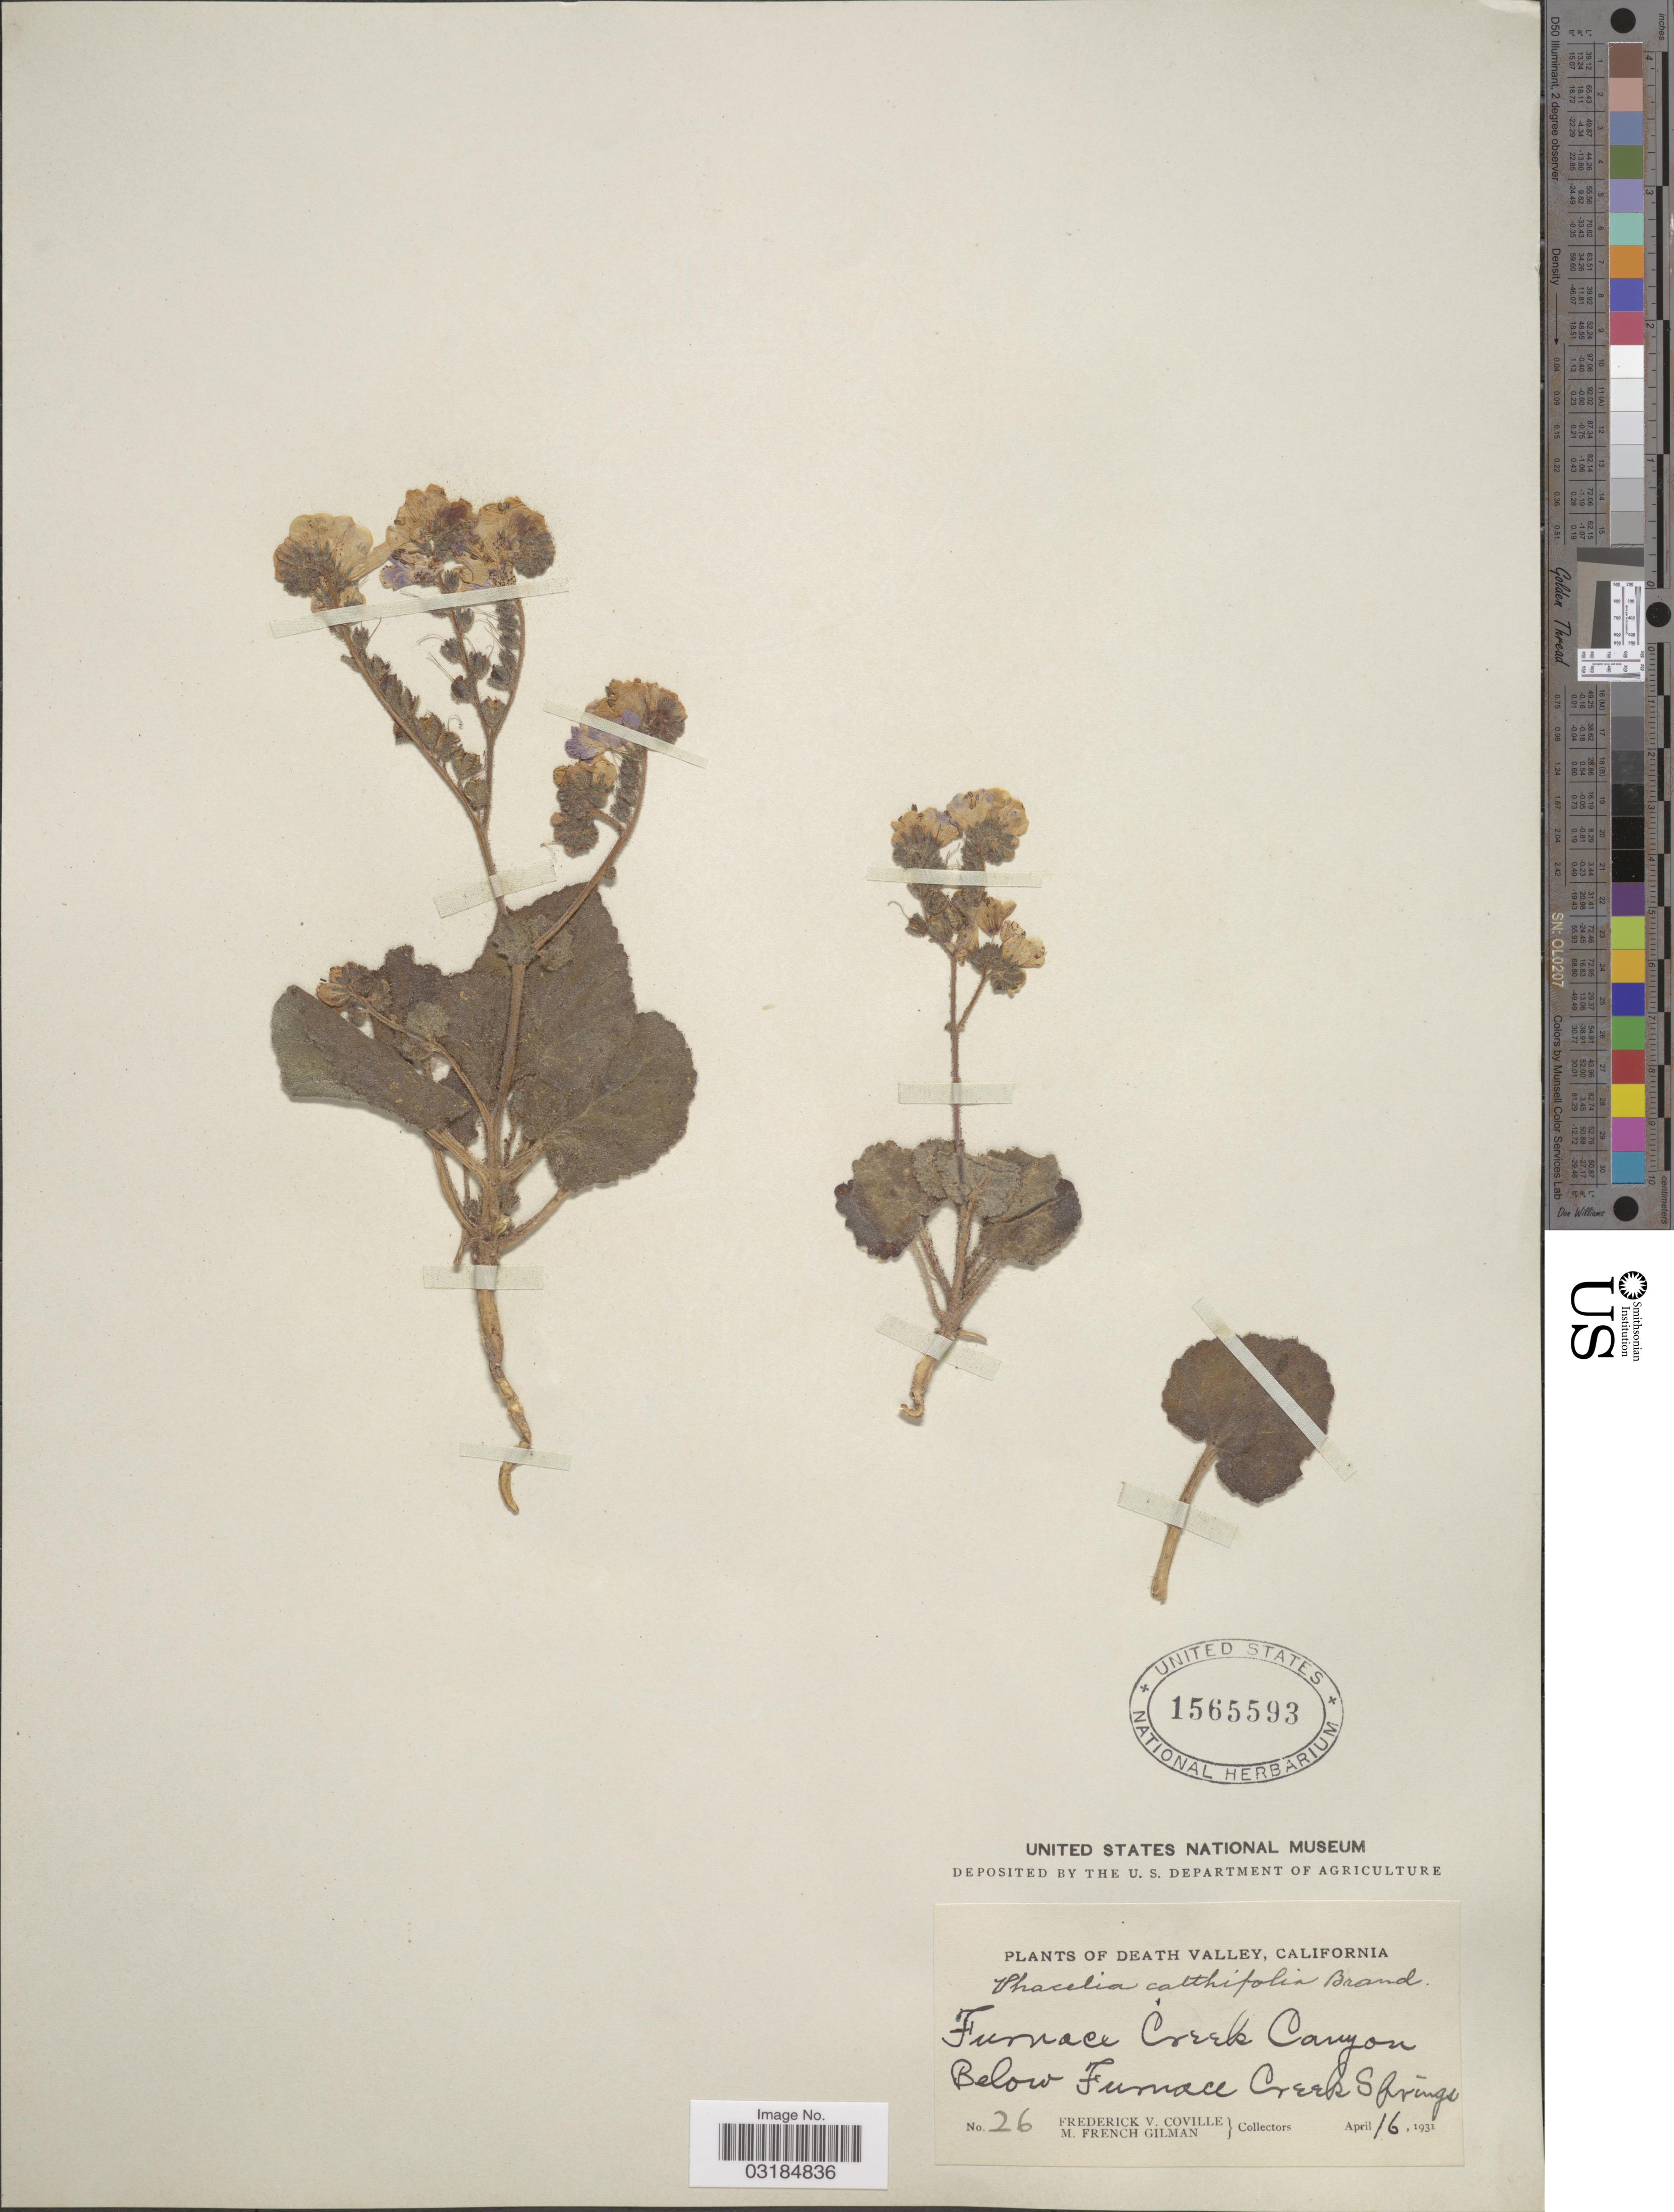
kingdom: Plantae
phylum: Tracheophyta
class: Magnoliopsida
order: Boraginales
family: Hydrophyllaceae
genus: Phacelia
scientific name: Phacelia calthifolia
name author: Brand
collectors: F. V. Coville & M. F. Gilman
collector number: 26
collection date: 1931-04-16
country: United States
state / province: California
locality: Death Valley, California, Furnace Creek Canyon, Below Furnace Creek Springs.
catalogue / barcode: US 1565593